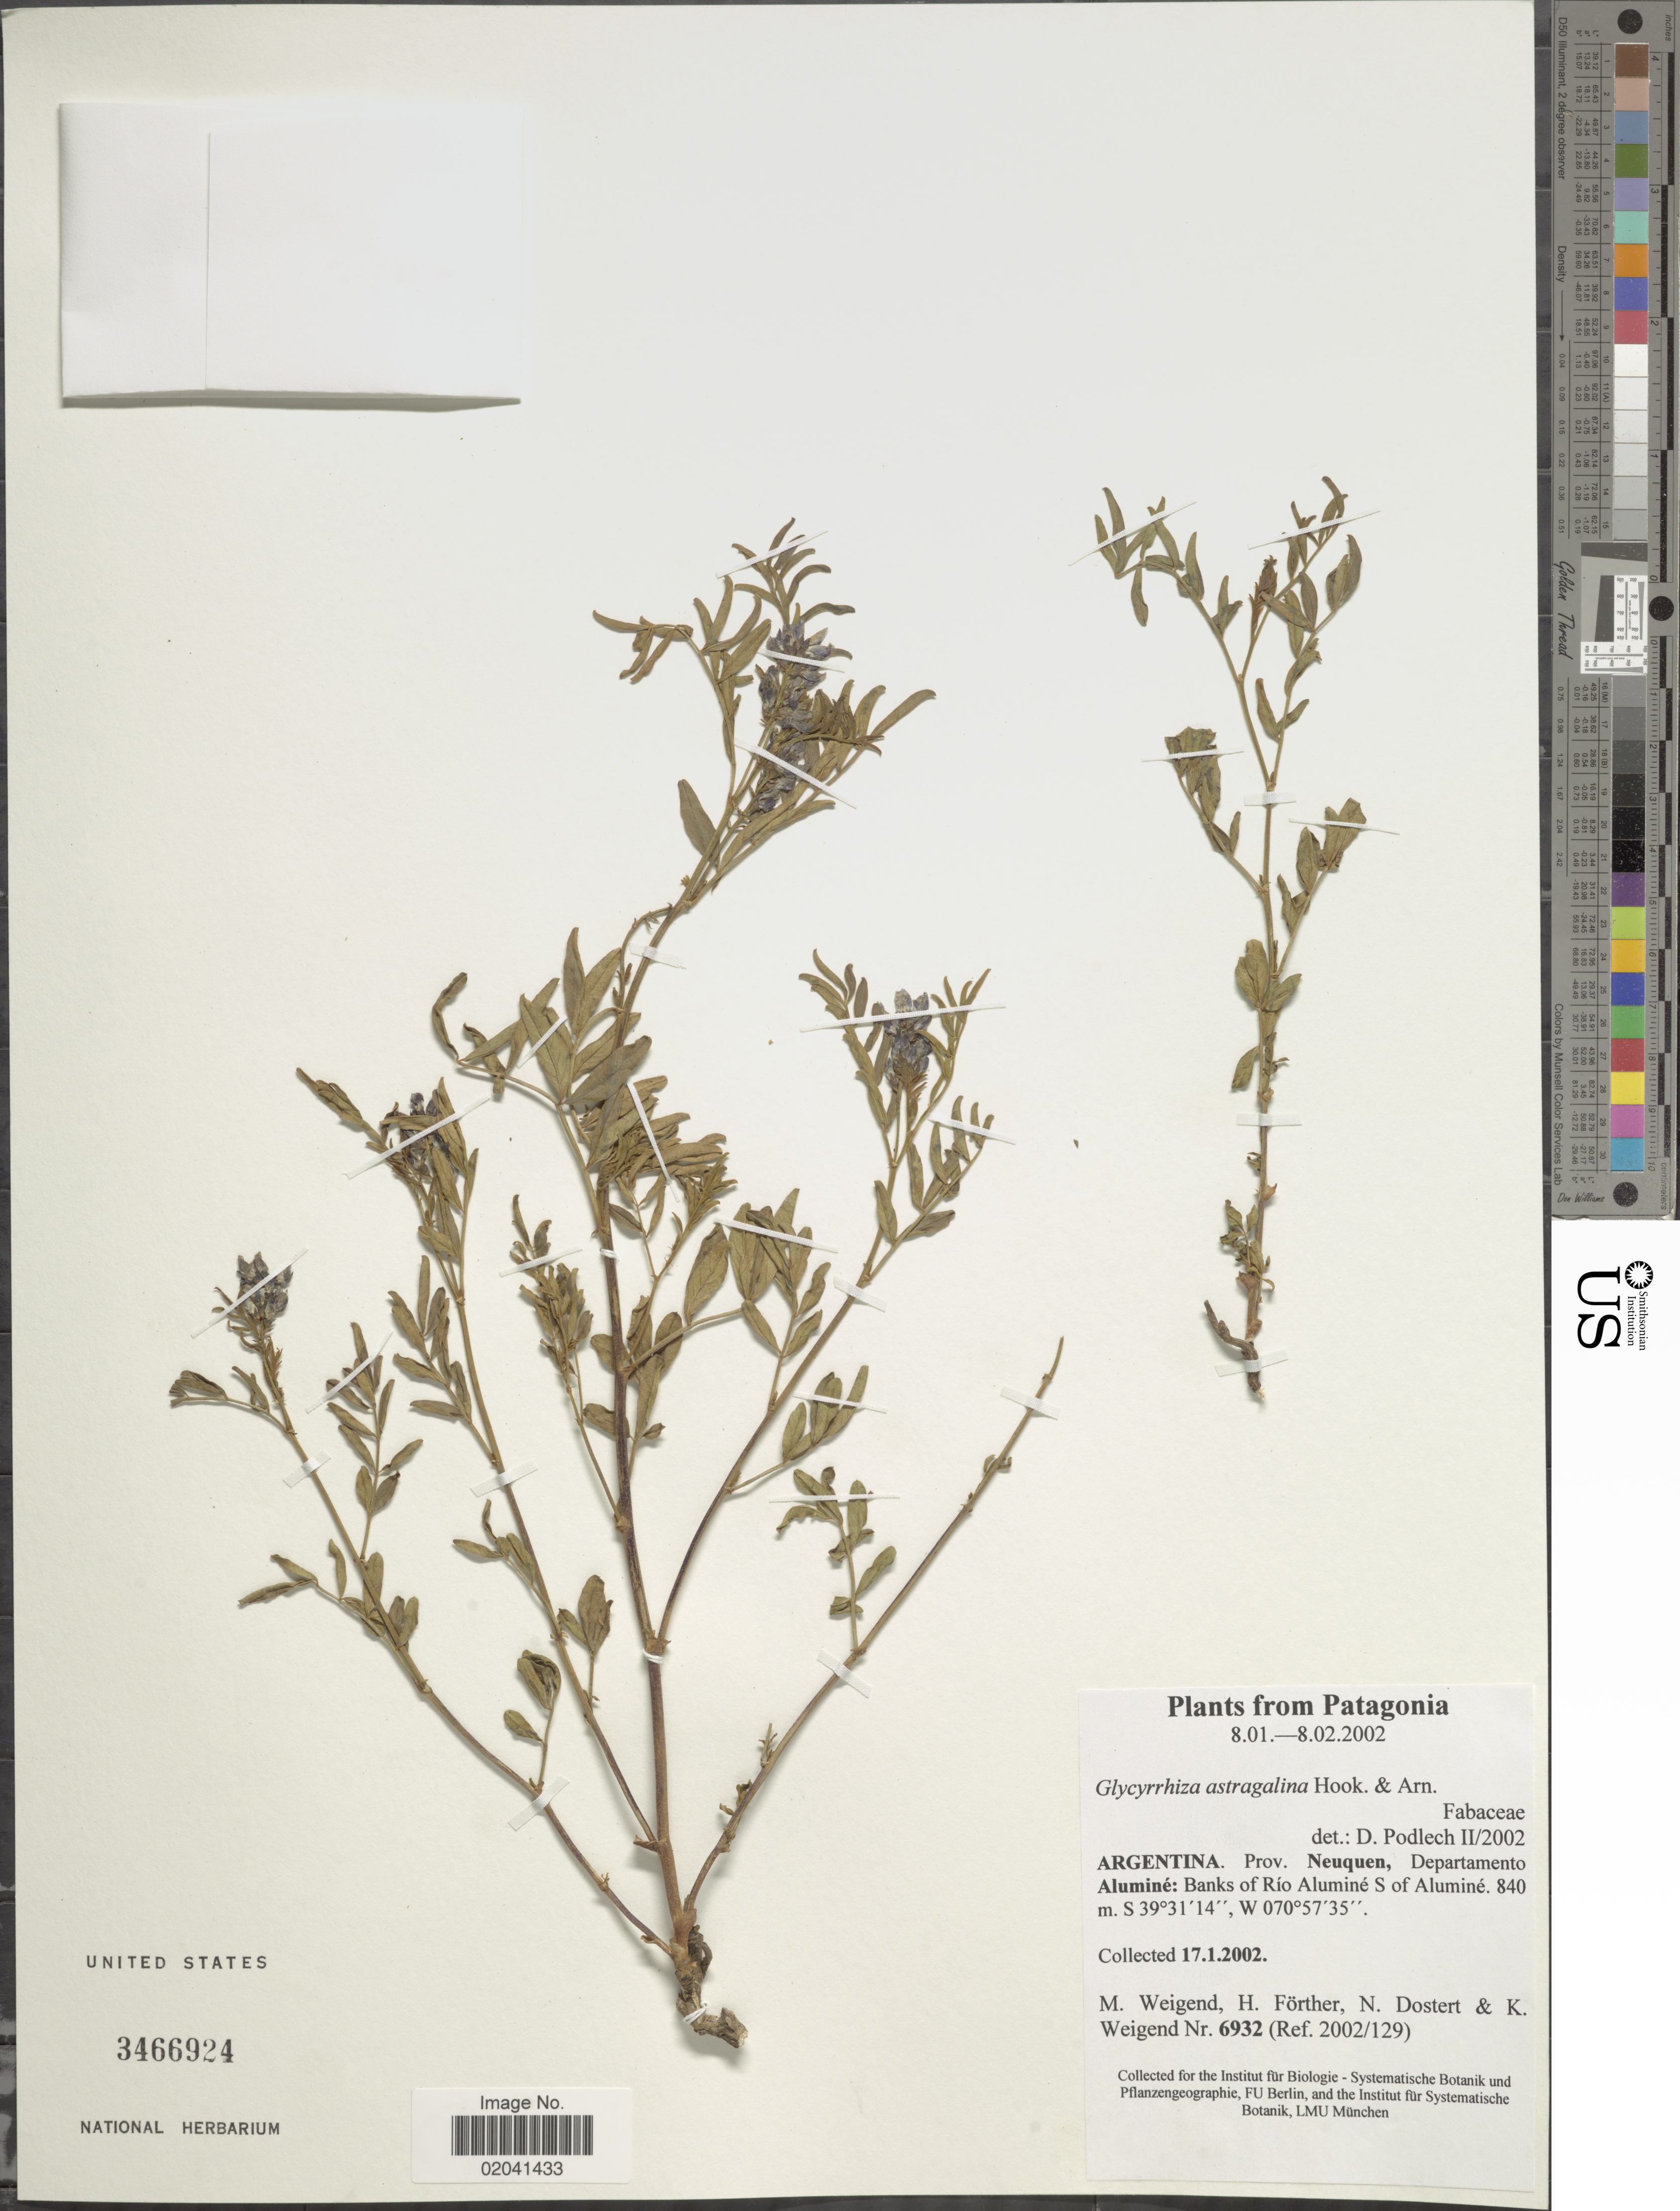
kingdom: Plantae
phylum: Tracheophyta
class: Magnoliopsida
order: Fabales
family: Fabaceae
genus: Glycyrrhiza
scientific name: Glycyrrhiza astragalina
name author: Gillies ex Hook. & Arn.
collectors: M. Weigend, H. Förther, N. Dostert & K. Weigend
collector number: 6932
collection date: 2002-01-17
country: Argentina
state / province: Neuquen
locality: Patagonia. Departamento Aluminé: Banks of Río Aluminé S of Aluminé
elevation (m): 840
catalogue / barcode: US 3466924